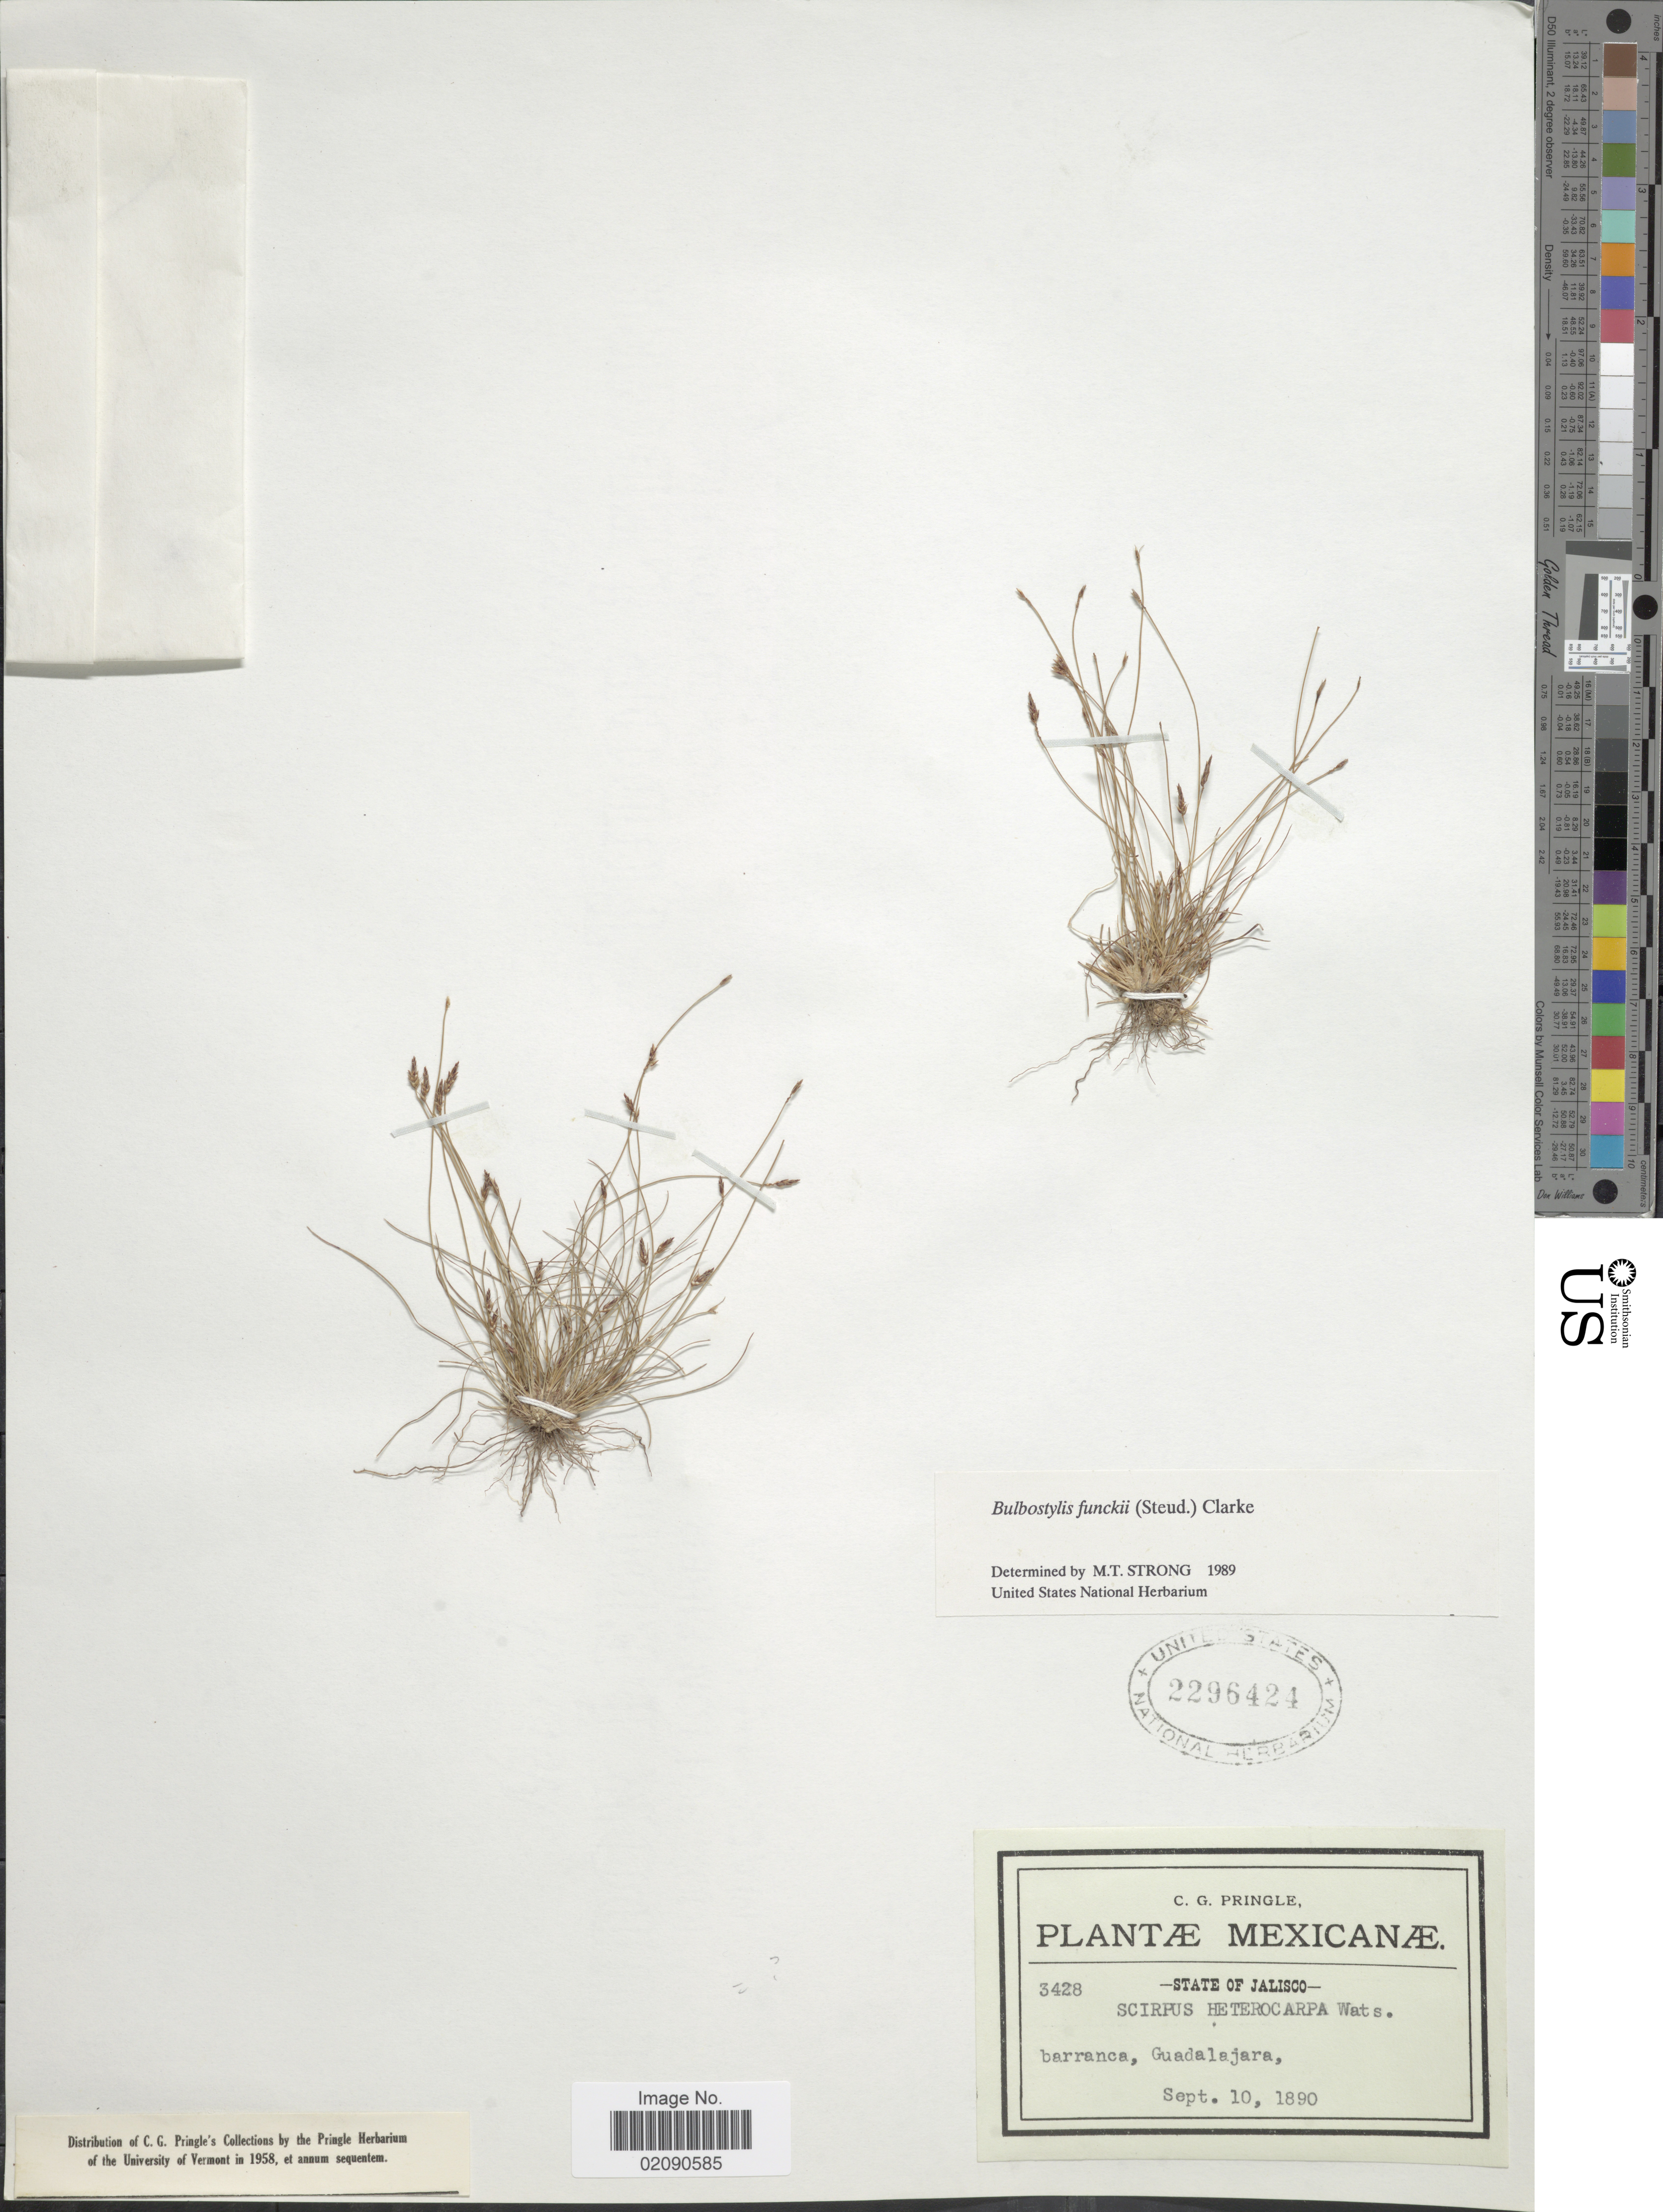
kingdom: Plantae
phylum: Tracheophyta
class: Liliopsida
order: Poales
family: Cyperaceae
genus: Bulbostylis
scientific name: Bulbostylis funckii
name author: (Steud.) C.B. Clarke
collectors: C. G. Pringle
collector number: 3428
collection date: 1890-09-10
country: Mexico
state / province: Jalisco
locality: Barranca, Guadalajara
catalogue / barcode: US 2296424